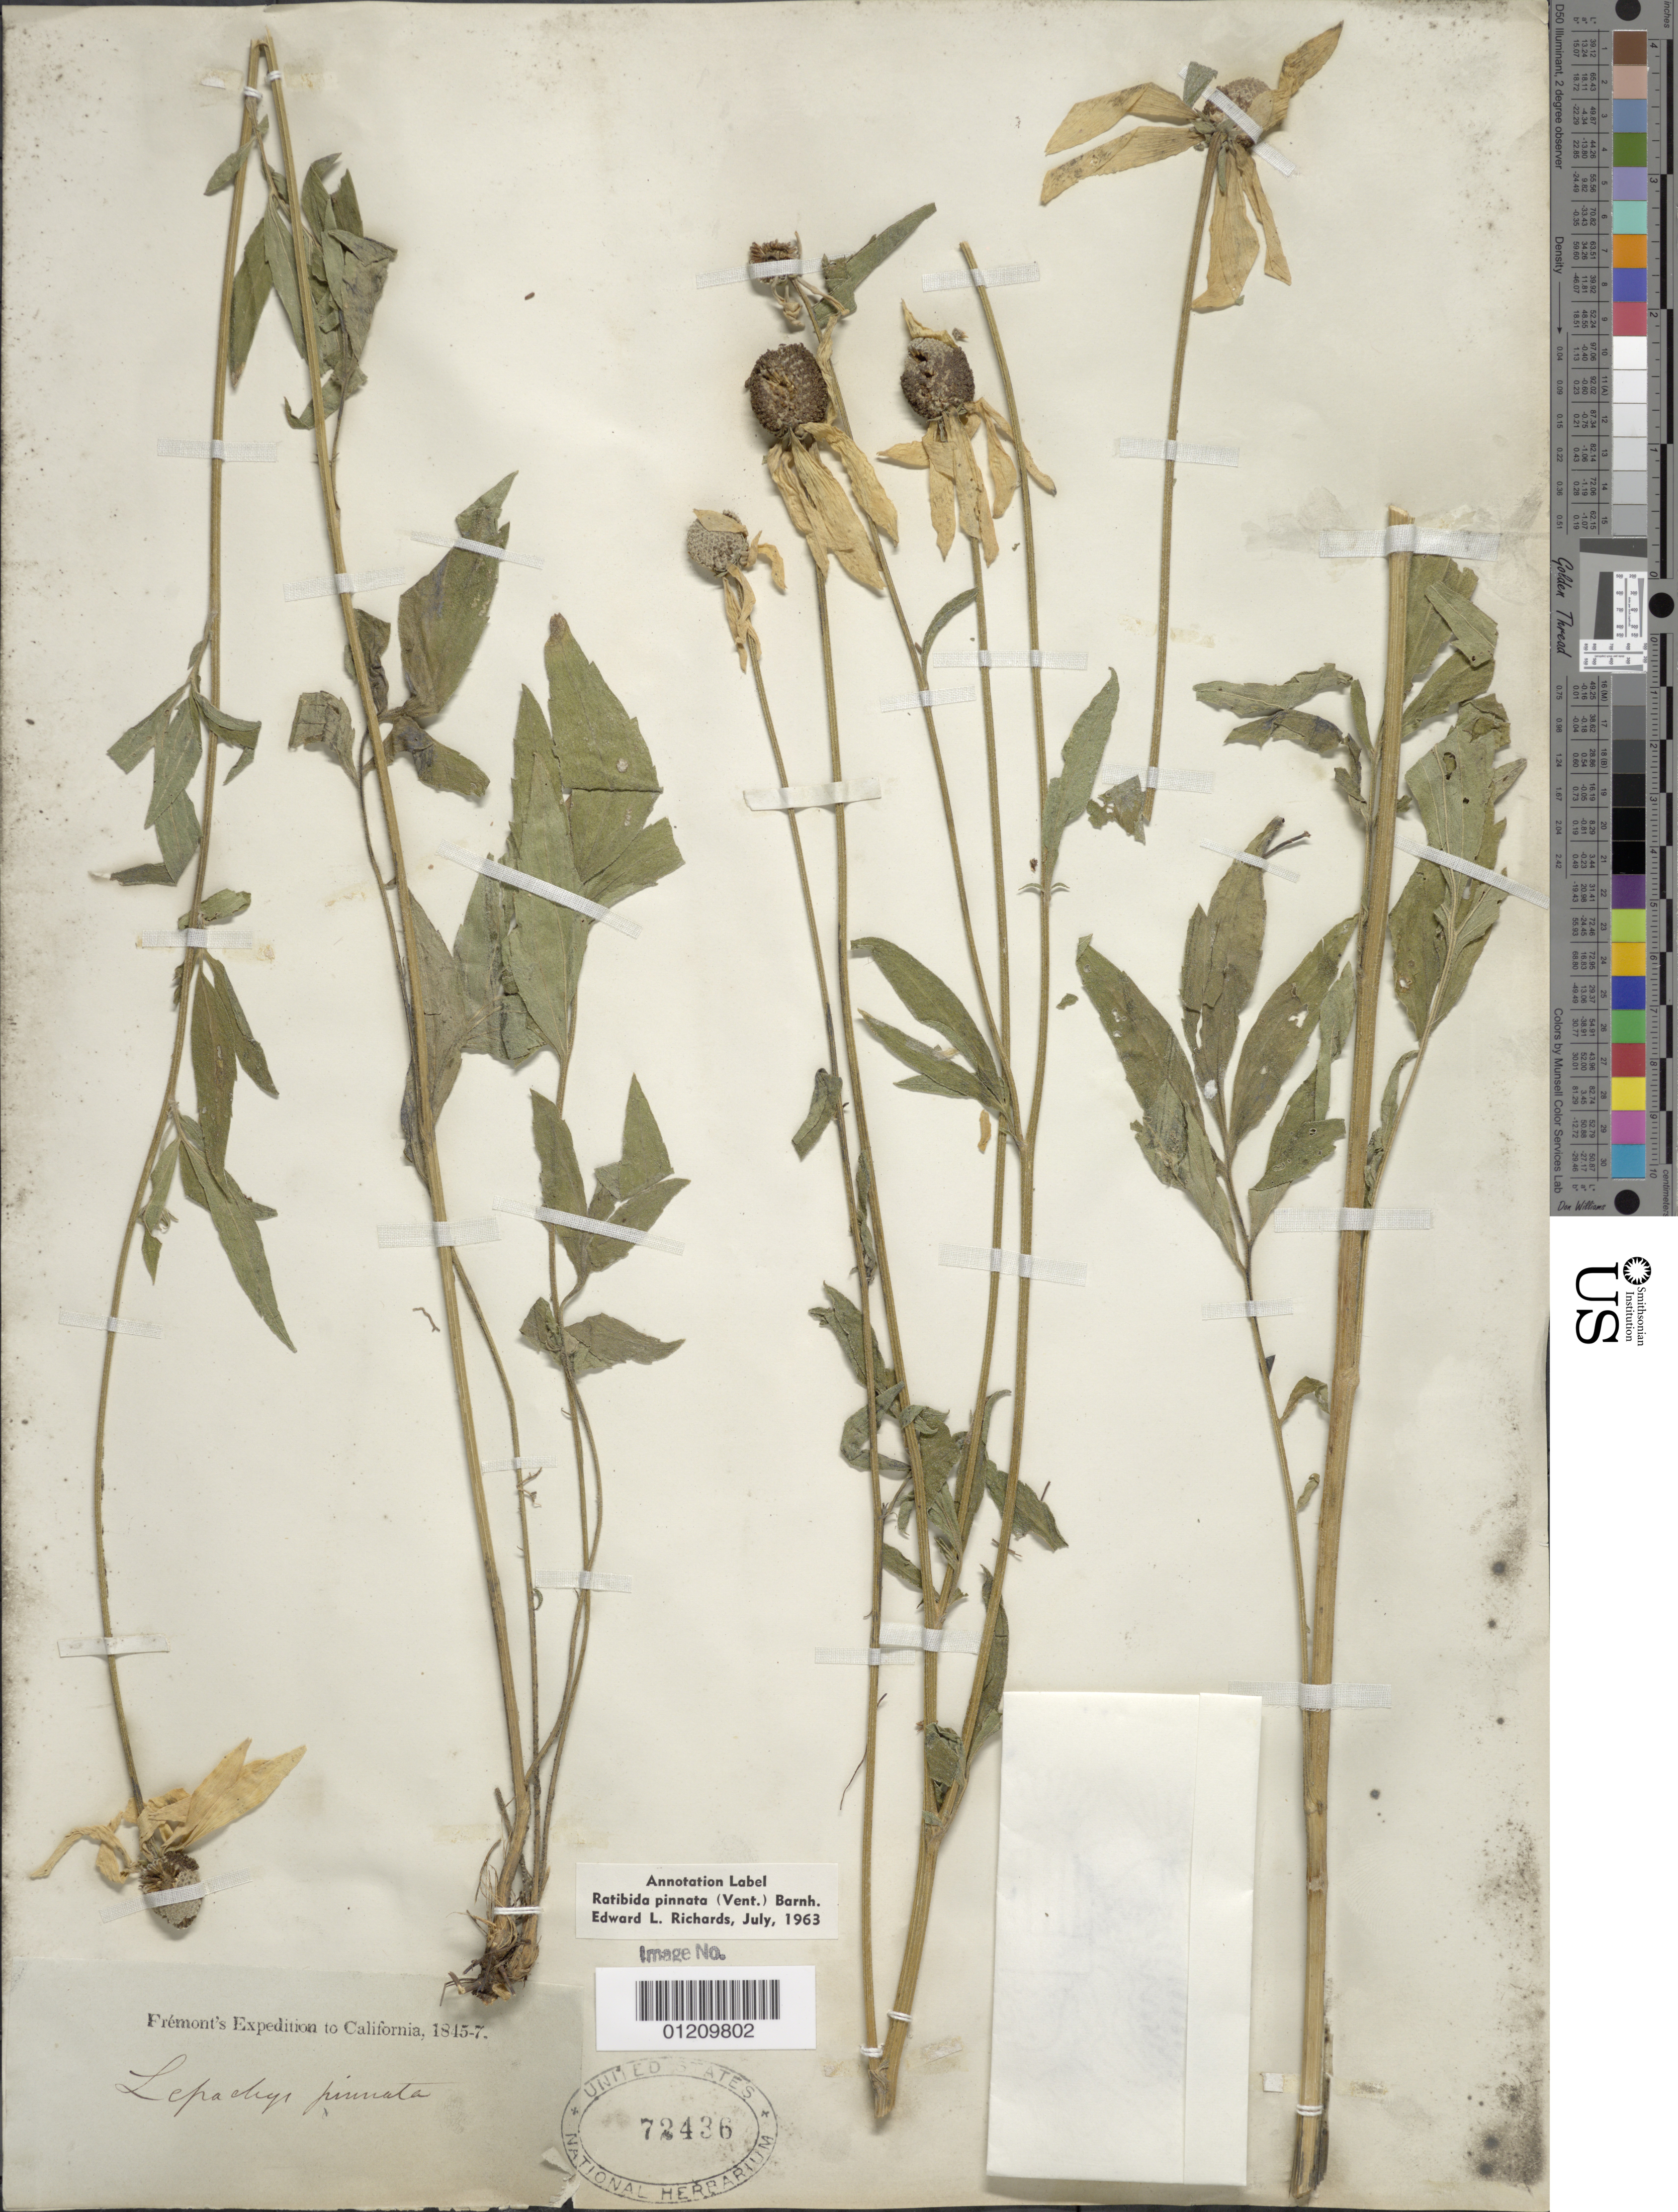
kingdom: Plantae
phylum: Tracheophyta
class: Magnoliopsida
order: Asterales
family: Asteraceae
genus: Ratibida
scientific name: Ratibida pinnata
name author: (Vent.) Barnhart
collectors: Fremont Exped.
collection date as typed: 1845 to -- --- 1847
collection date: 1845/1847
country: United States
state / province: California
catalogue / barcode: US 72436